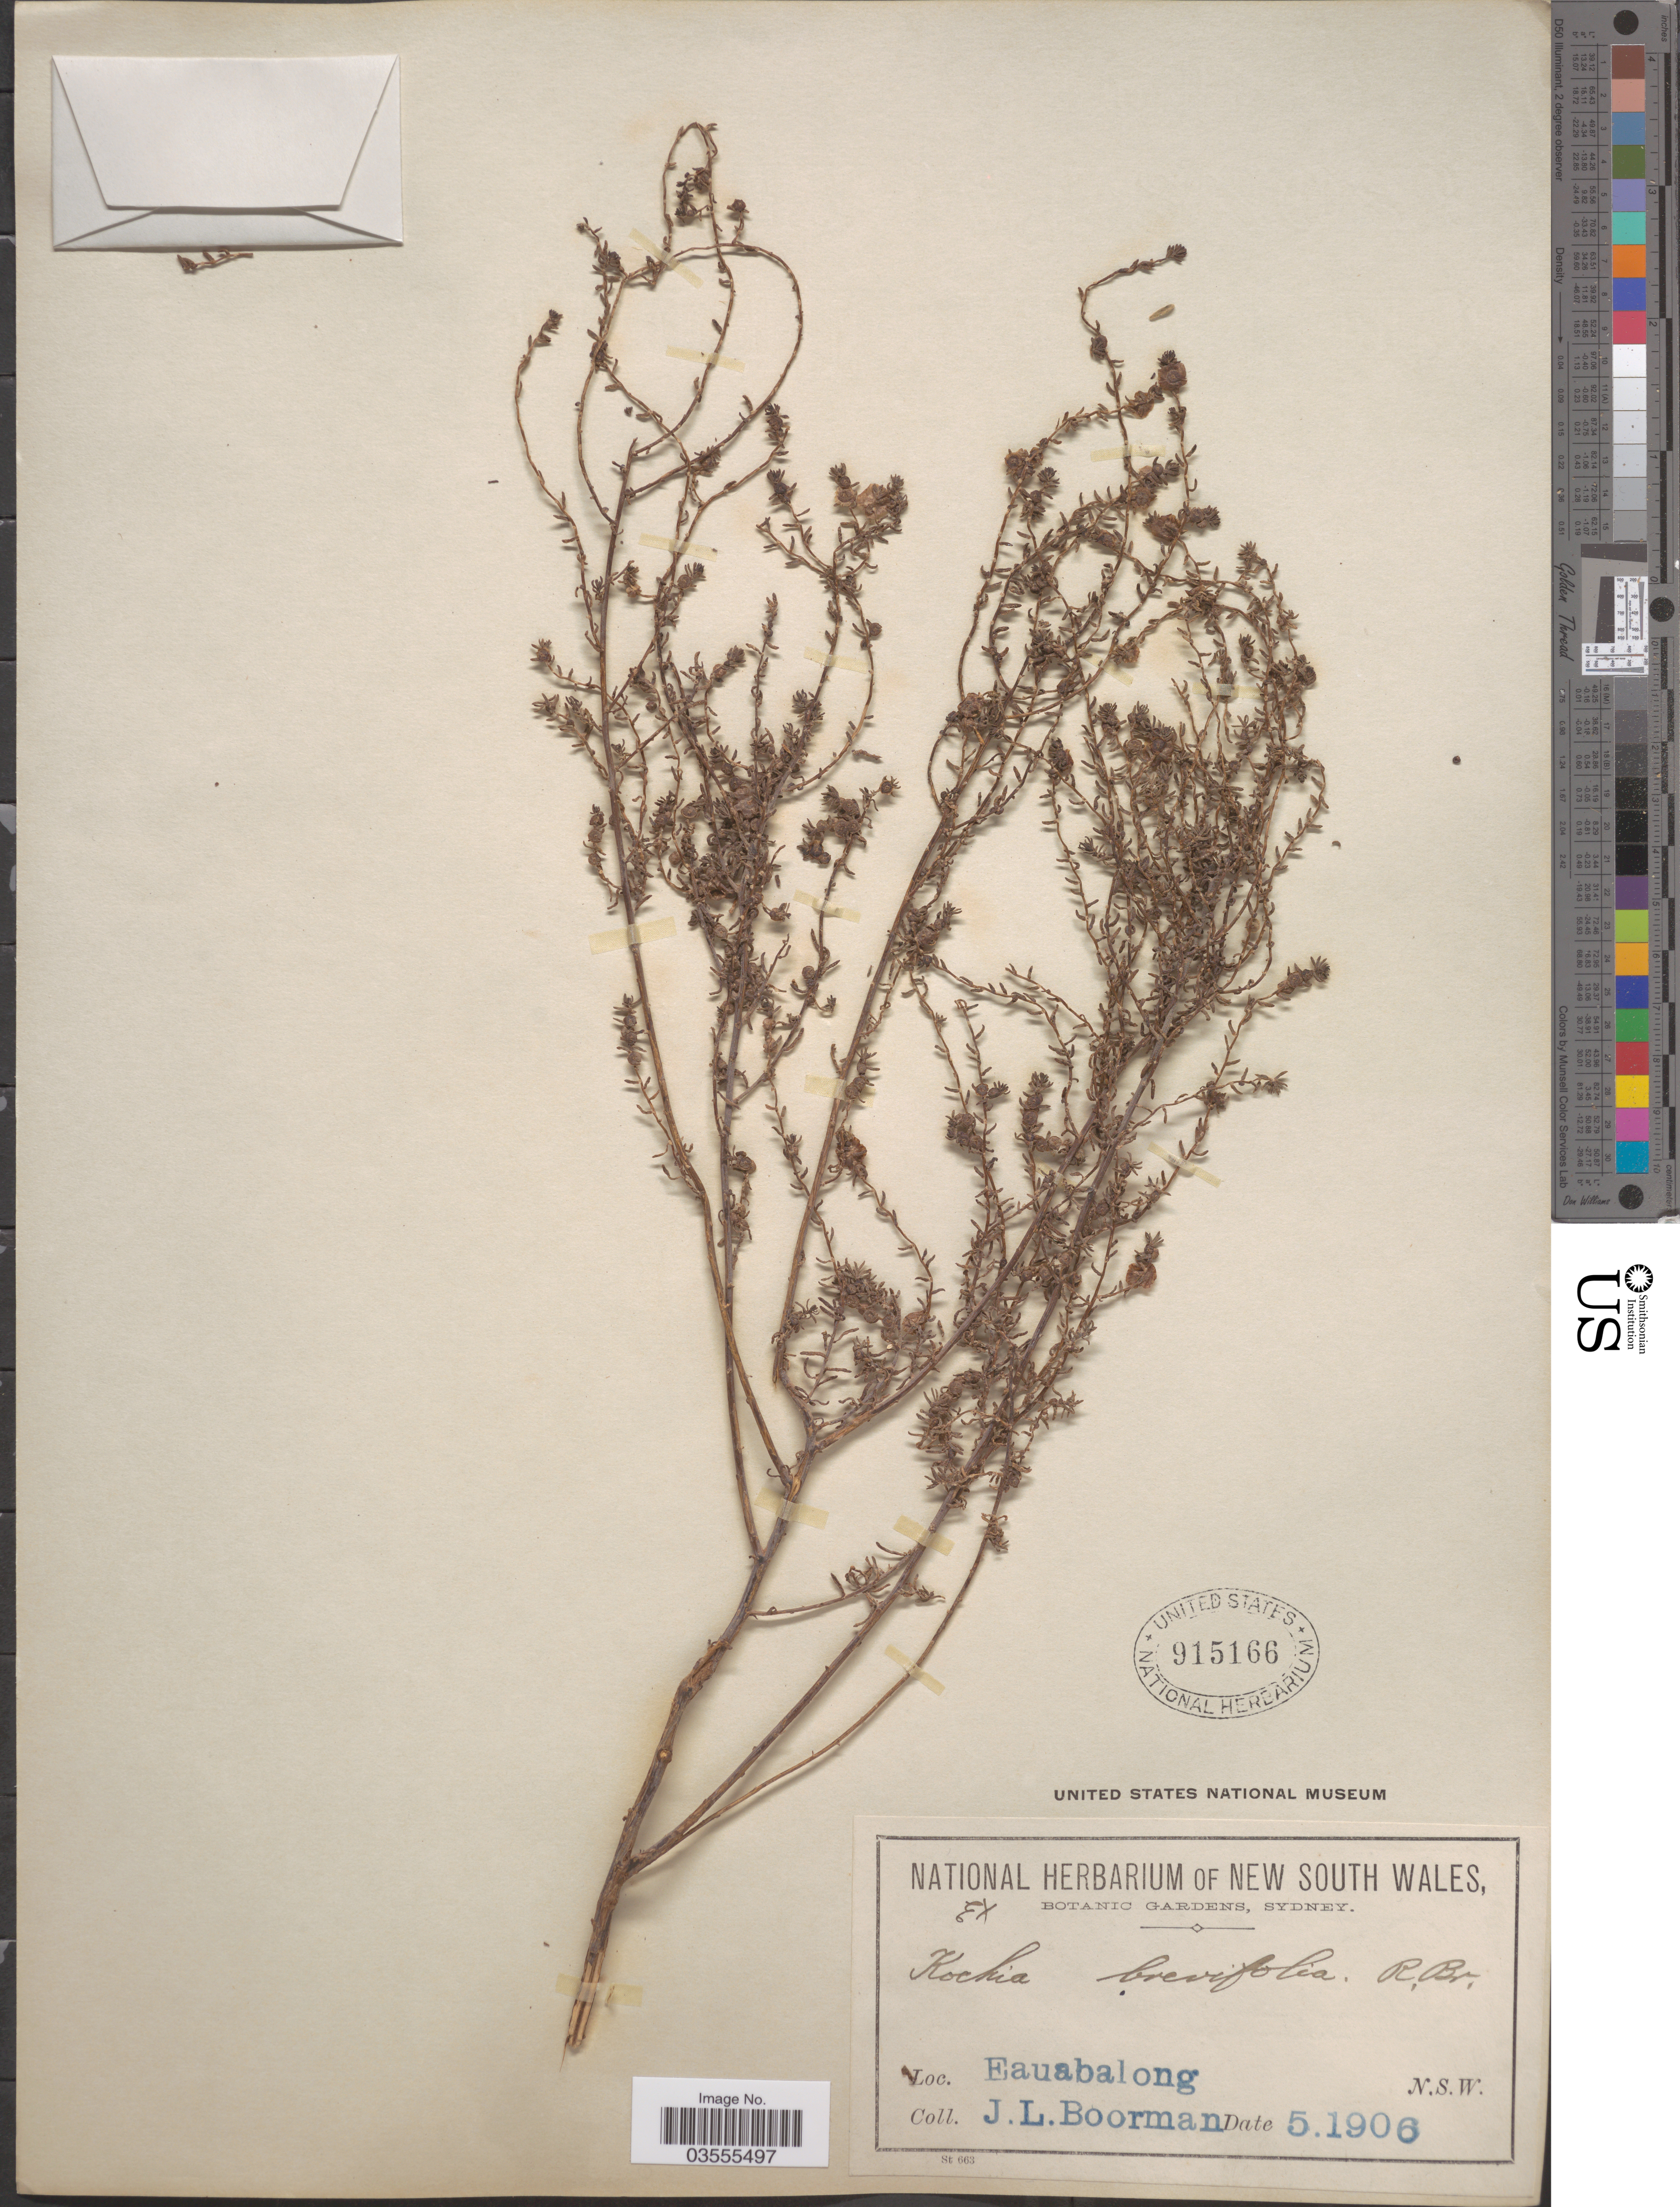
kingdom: Plantae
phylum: Tracheophyta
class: Magnoliopsida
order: Caryophyllales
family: Amaranthaceae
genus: Maireana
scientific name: Maireana decalvans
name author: (Gand.) Paul G. Wilson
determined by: Wilson, Paul G.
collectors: J. Boorman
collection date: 1906-05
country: Australia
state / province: New South Wales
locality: Eauabalong.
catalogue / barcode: US 915166